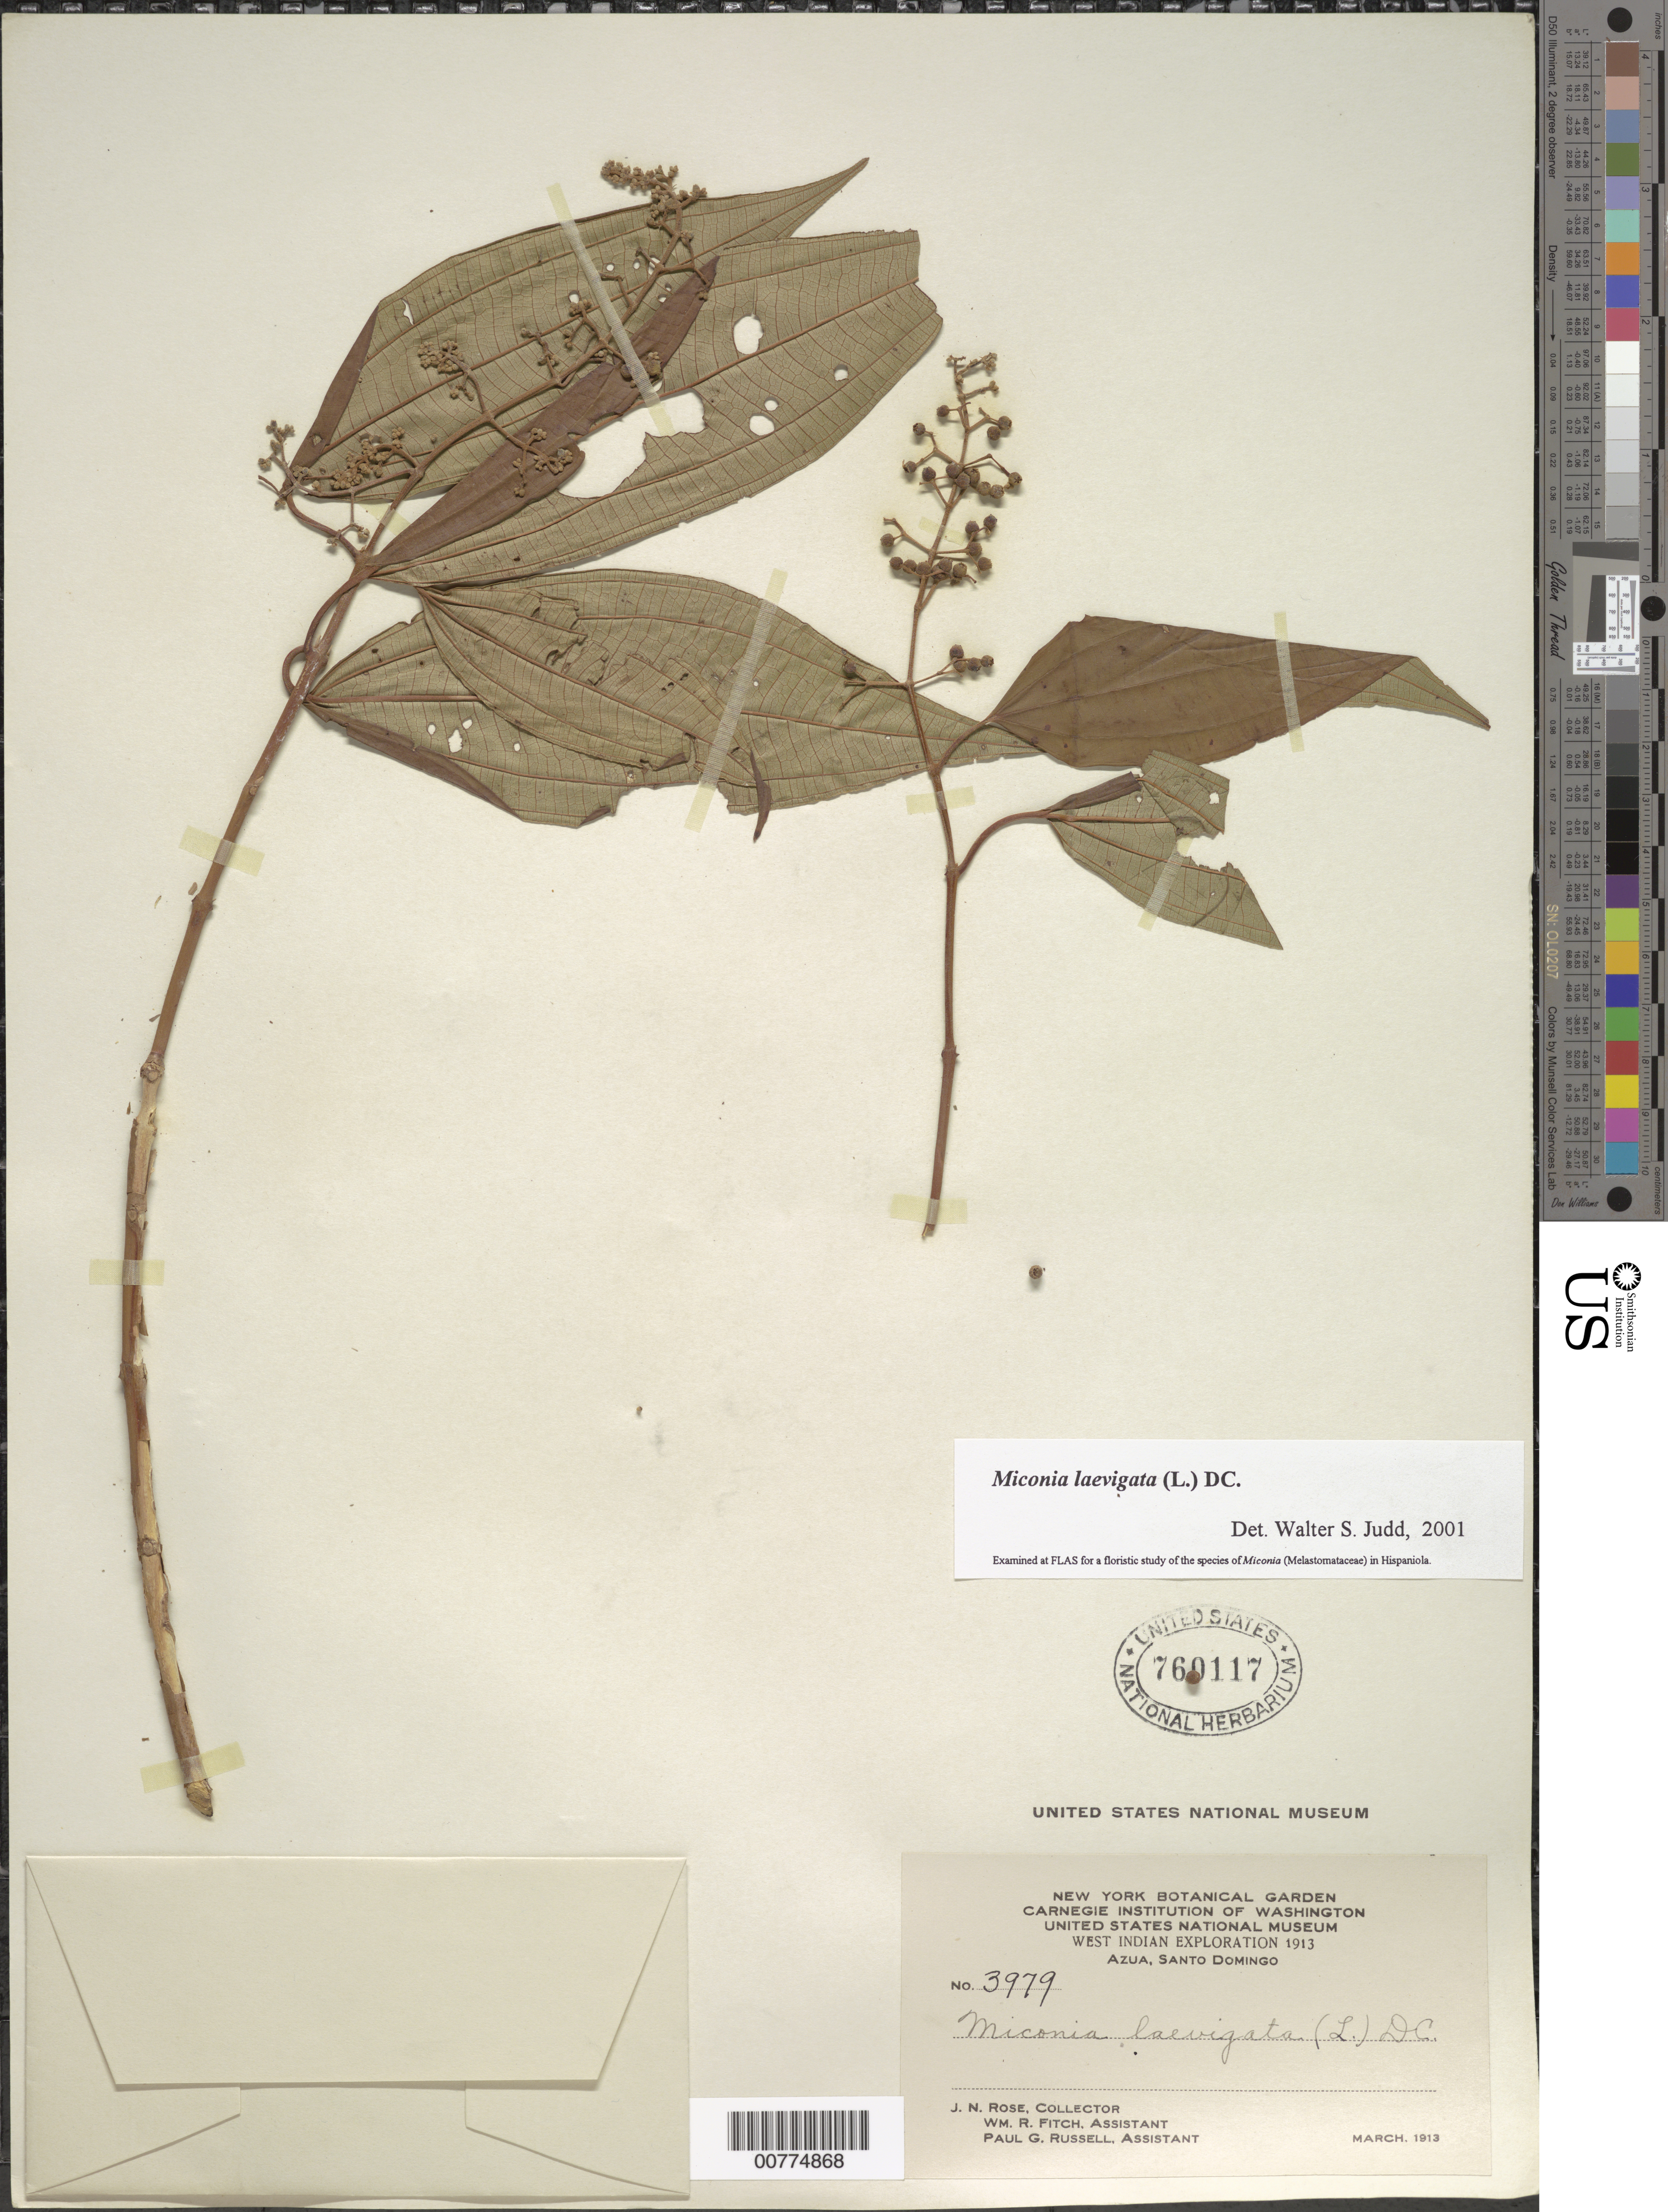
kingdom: Plantae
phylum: Tracheophyta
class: Magnoliopsida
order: Myrtales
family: Melastomataceae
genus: Miconia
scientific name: Miconia laevigata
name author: (L.) D. Don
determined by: Judd, Walter S.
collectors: J. N. Rose, W. R. Fitch & P. G. Russell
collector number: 3979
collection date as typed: Mar 1913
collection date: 1913-03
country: Dominican Republic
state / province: Azua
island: Hispaniola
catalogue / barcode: US 760117